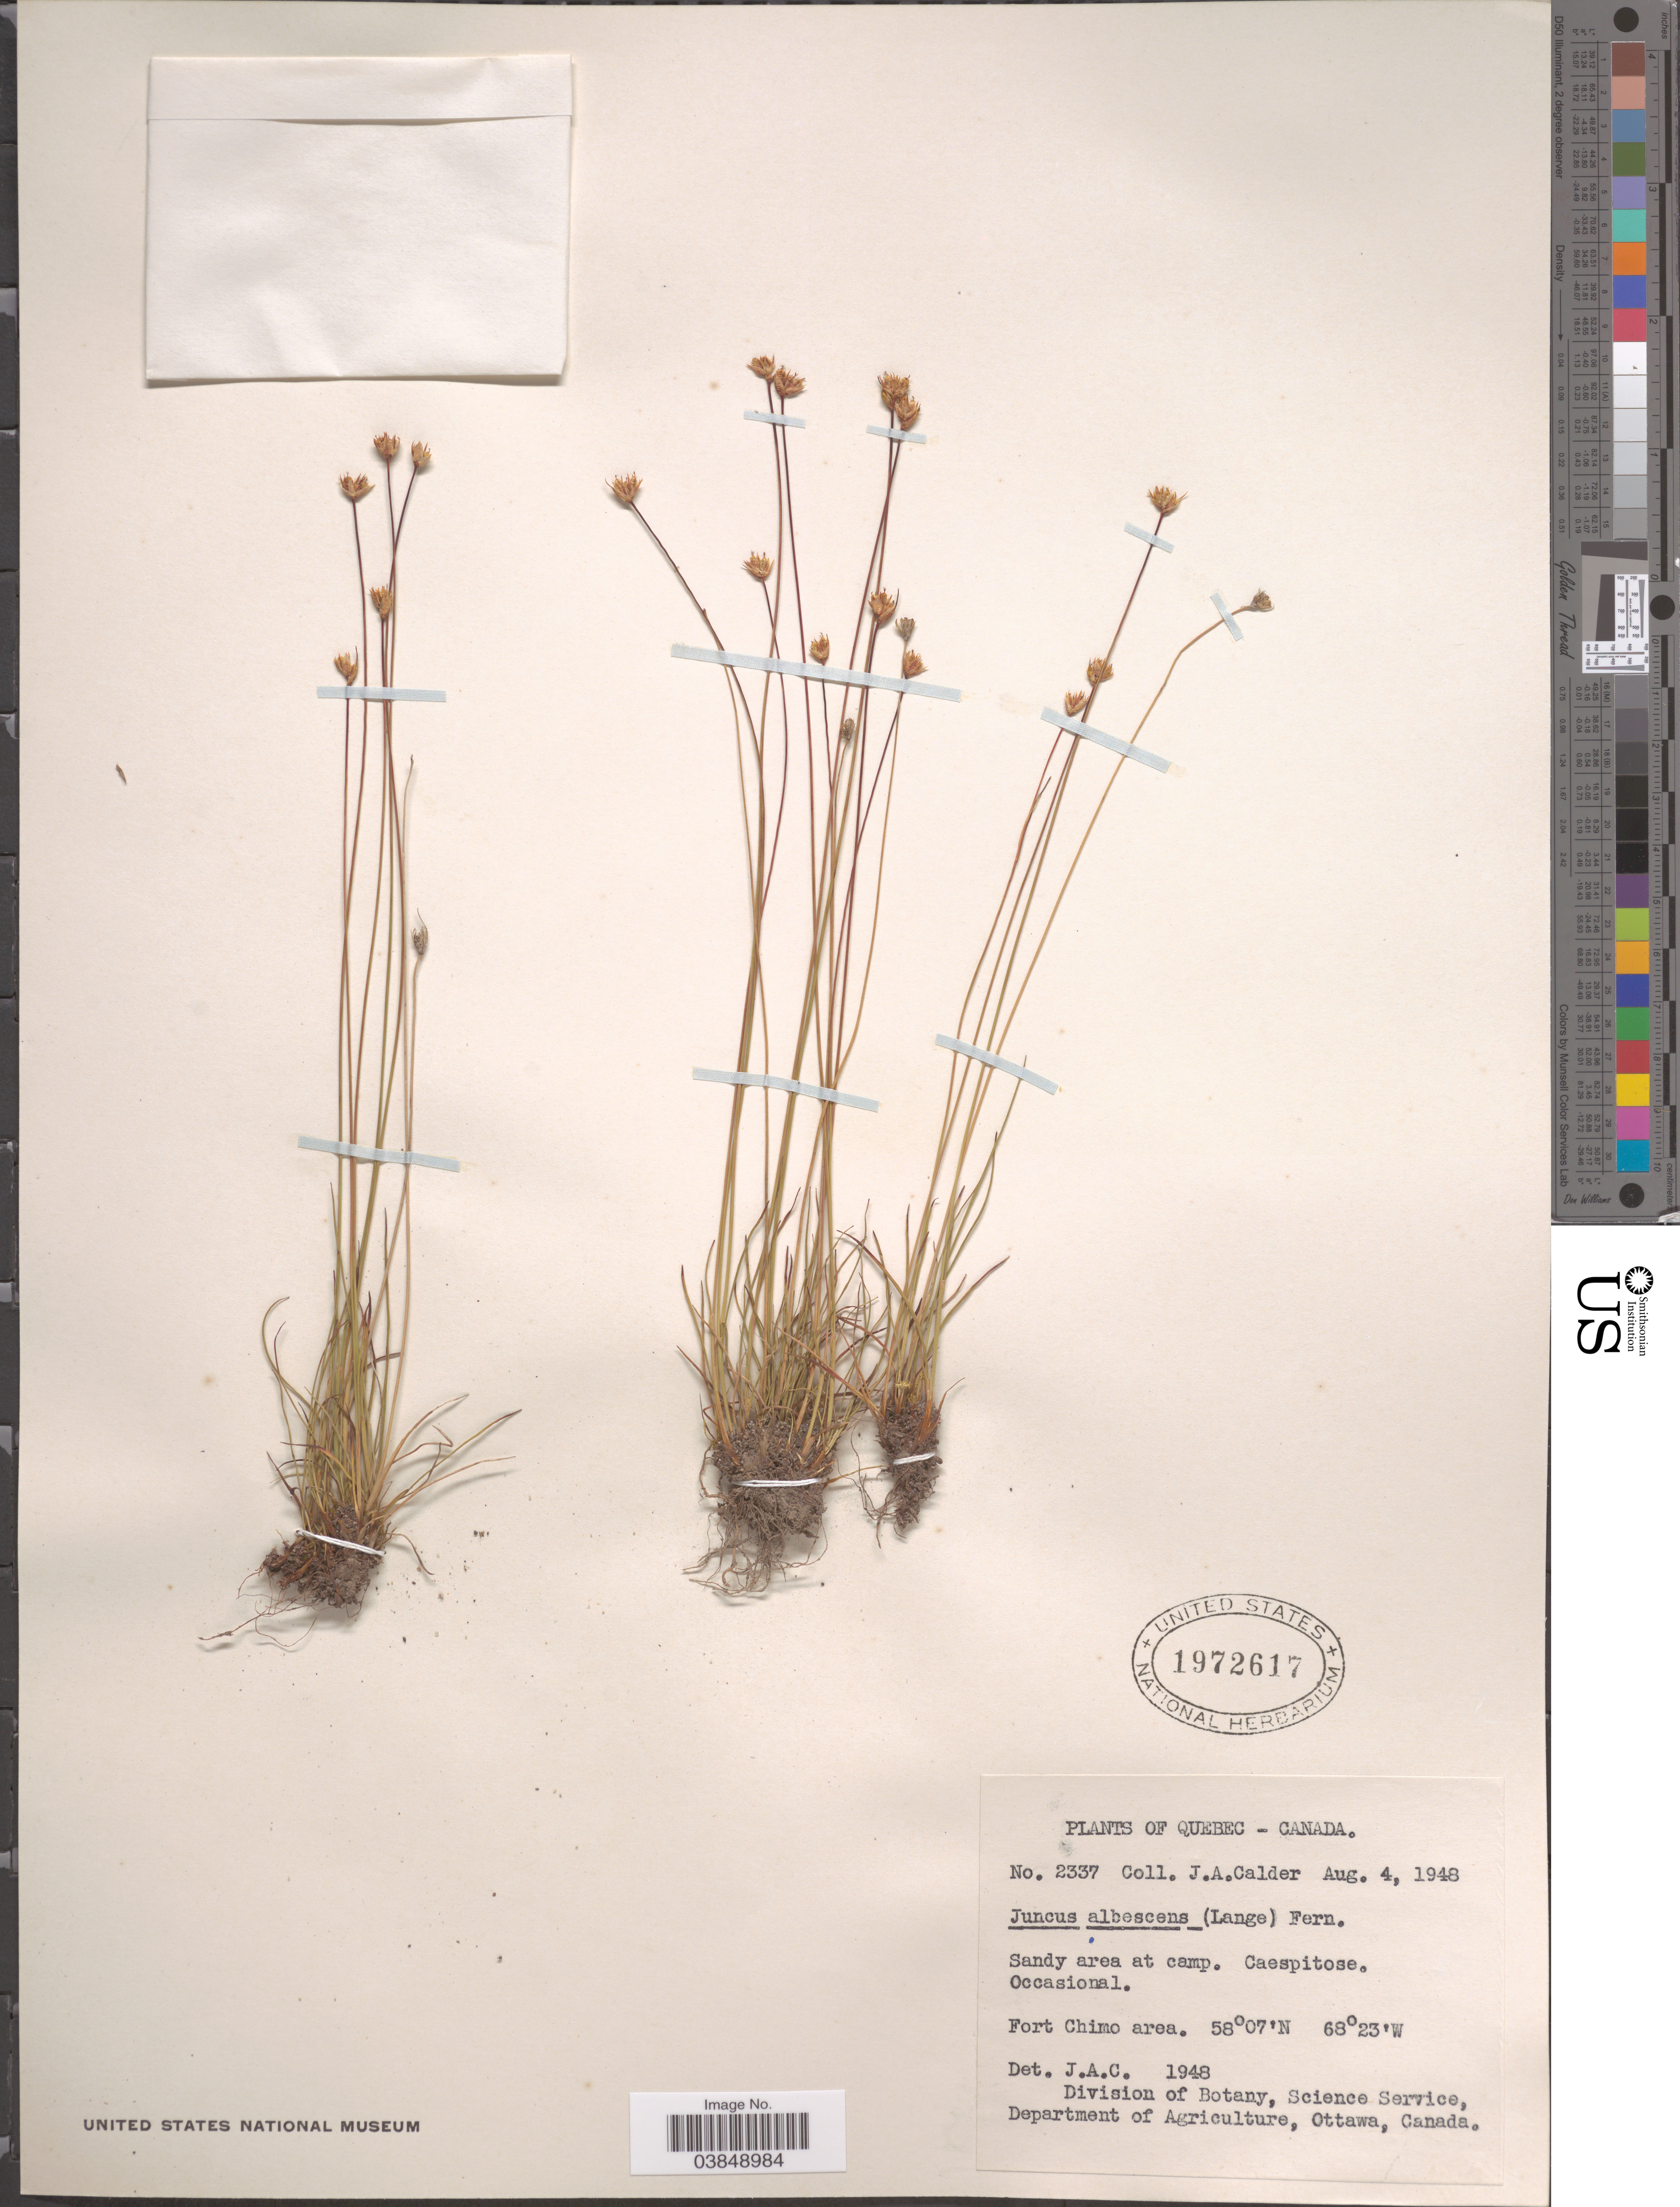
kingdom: Plantae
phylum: Tracheophyta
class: Liliopsida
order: Poales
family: Juncaceae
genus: Juncus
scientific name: Juncus albescens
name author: Fernald & Lange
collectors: J. A. Calder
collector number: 2337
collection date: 1948-08-04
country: Canada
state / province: Quebec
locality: Fort Chimo area.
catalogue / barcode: US 1972617